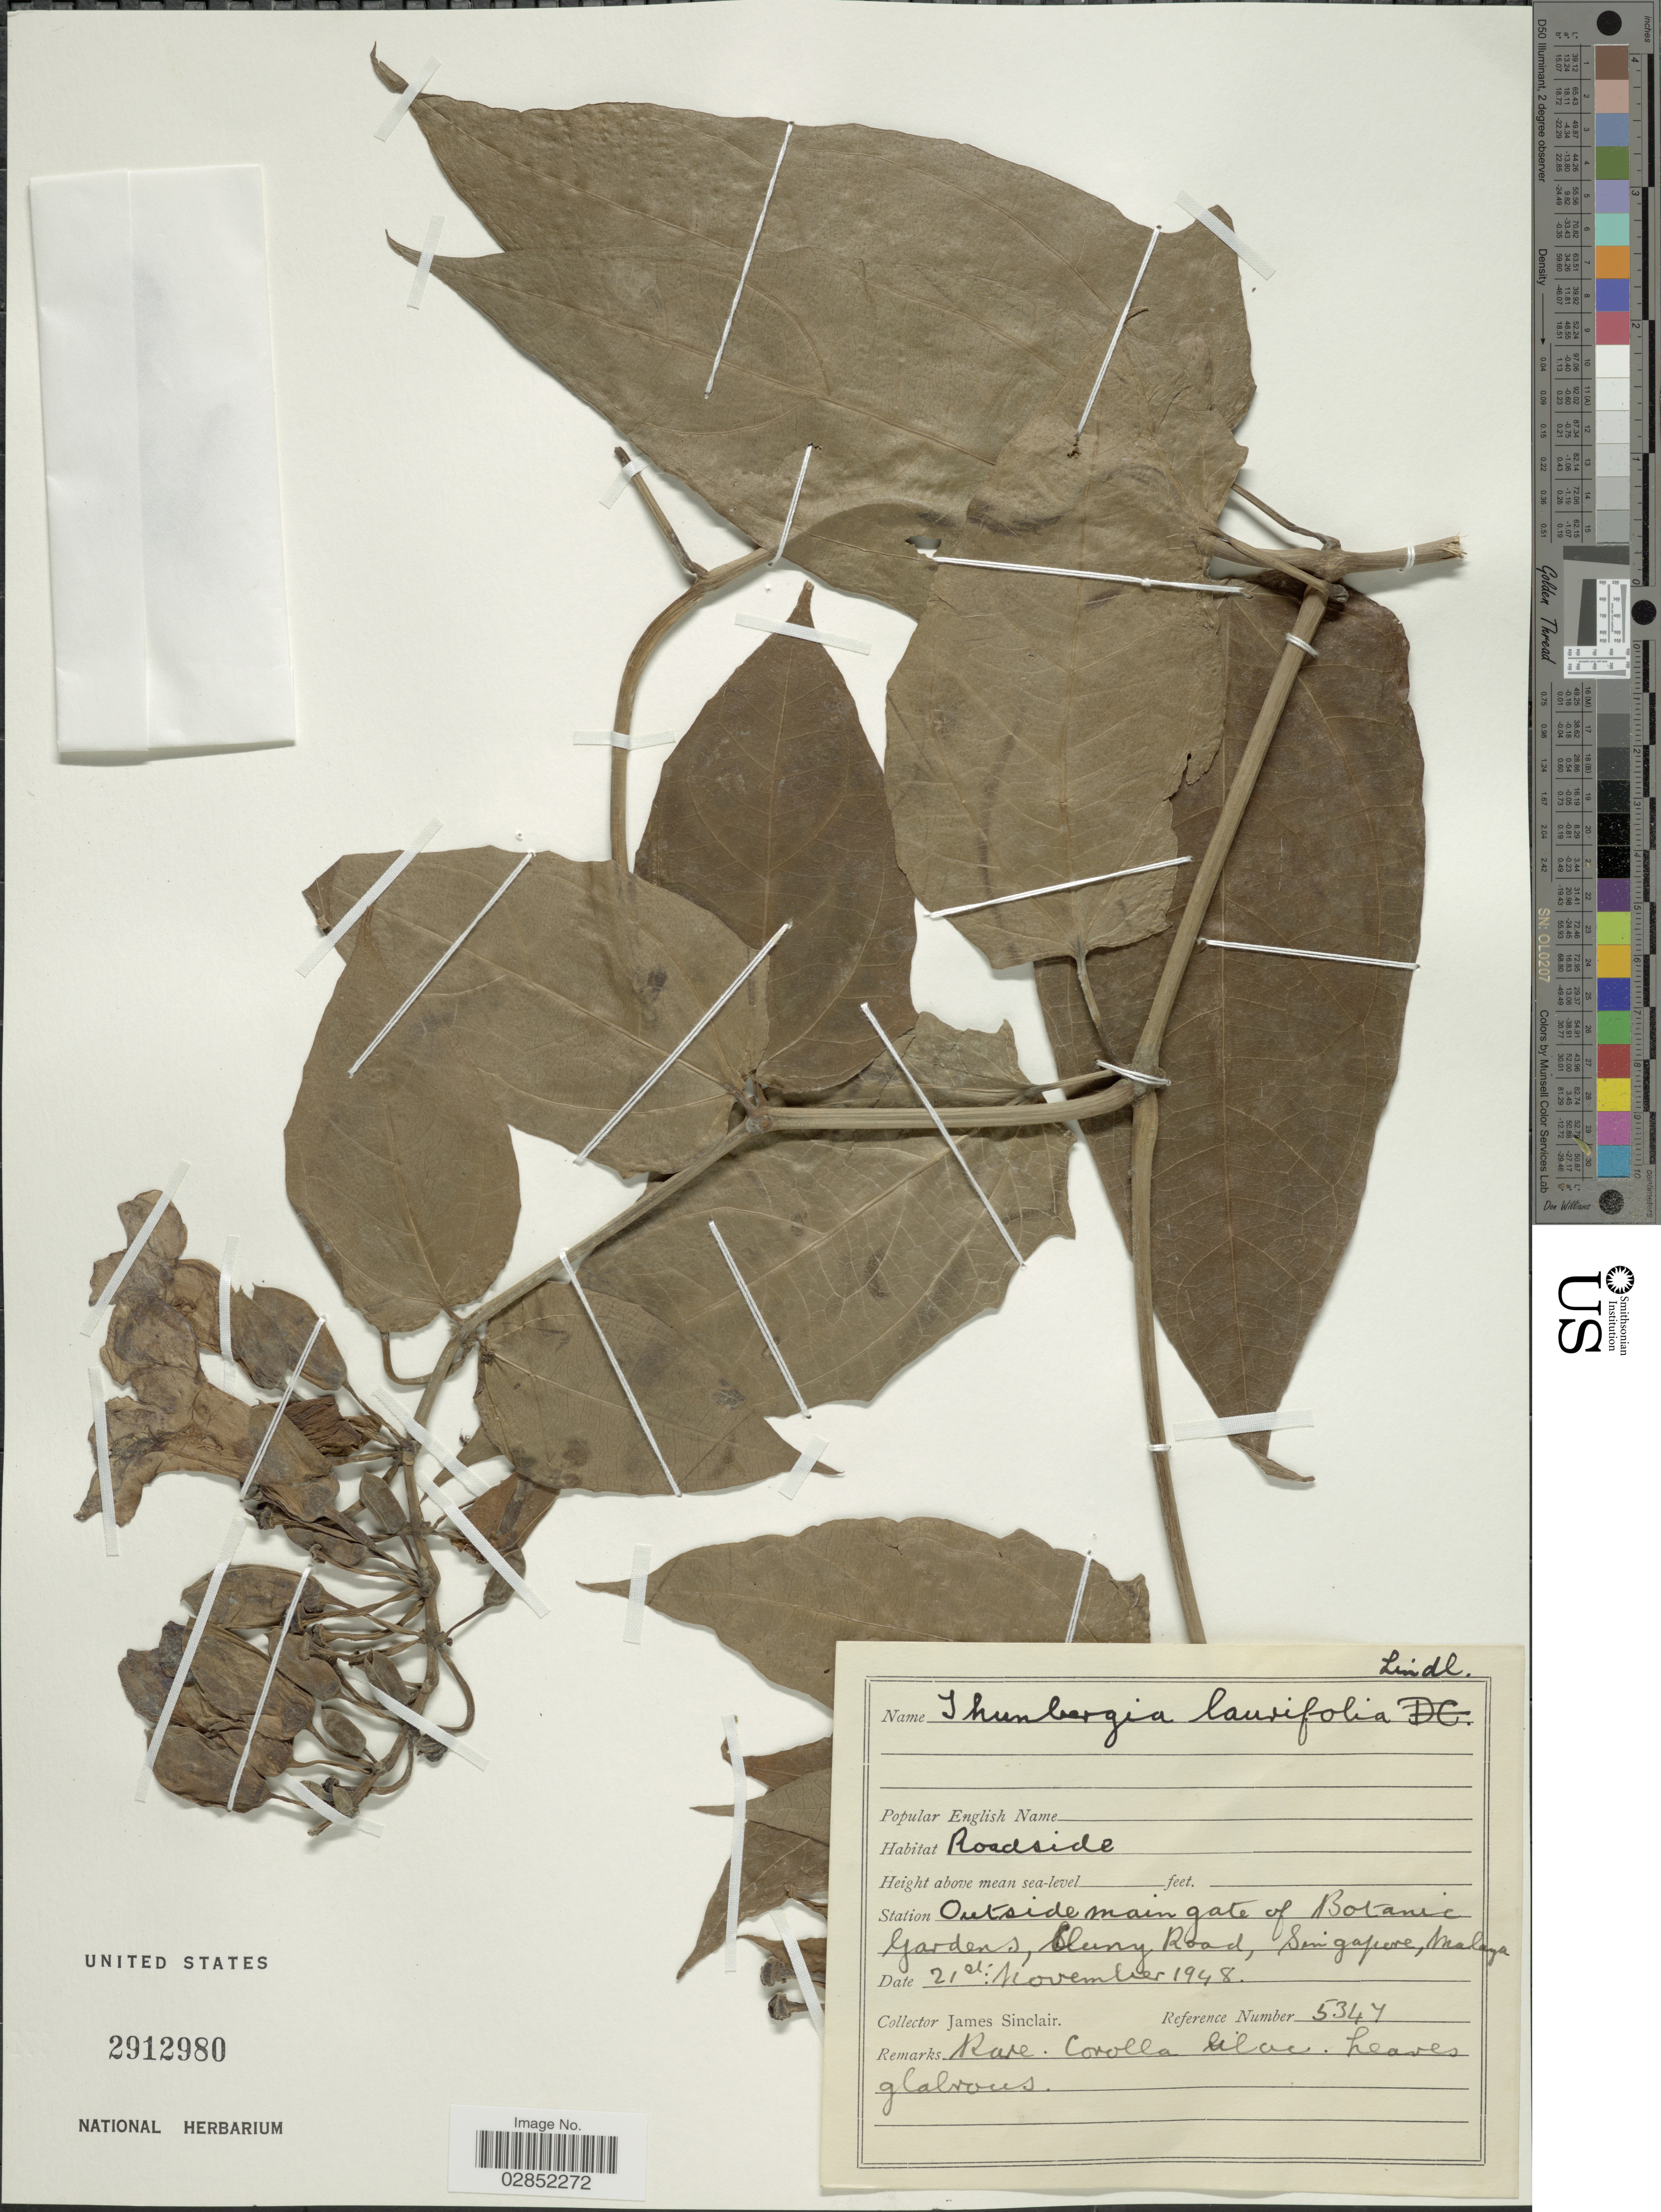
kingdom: Plantae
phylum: Tracheophyta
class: Magnoliopsida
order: Lamiales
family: Acanthaceae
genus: Thunbergia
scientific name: Thunbergia laurifolia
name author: Lindl.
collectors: J. Sinclair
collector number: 5347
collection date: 1948-11-21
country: Singapore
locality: Station Outside main gate of Botanic Gardens, Klang Road, Malaya.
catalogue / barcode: US 2912980